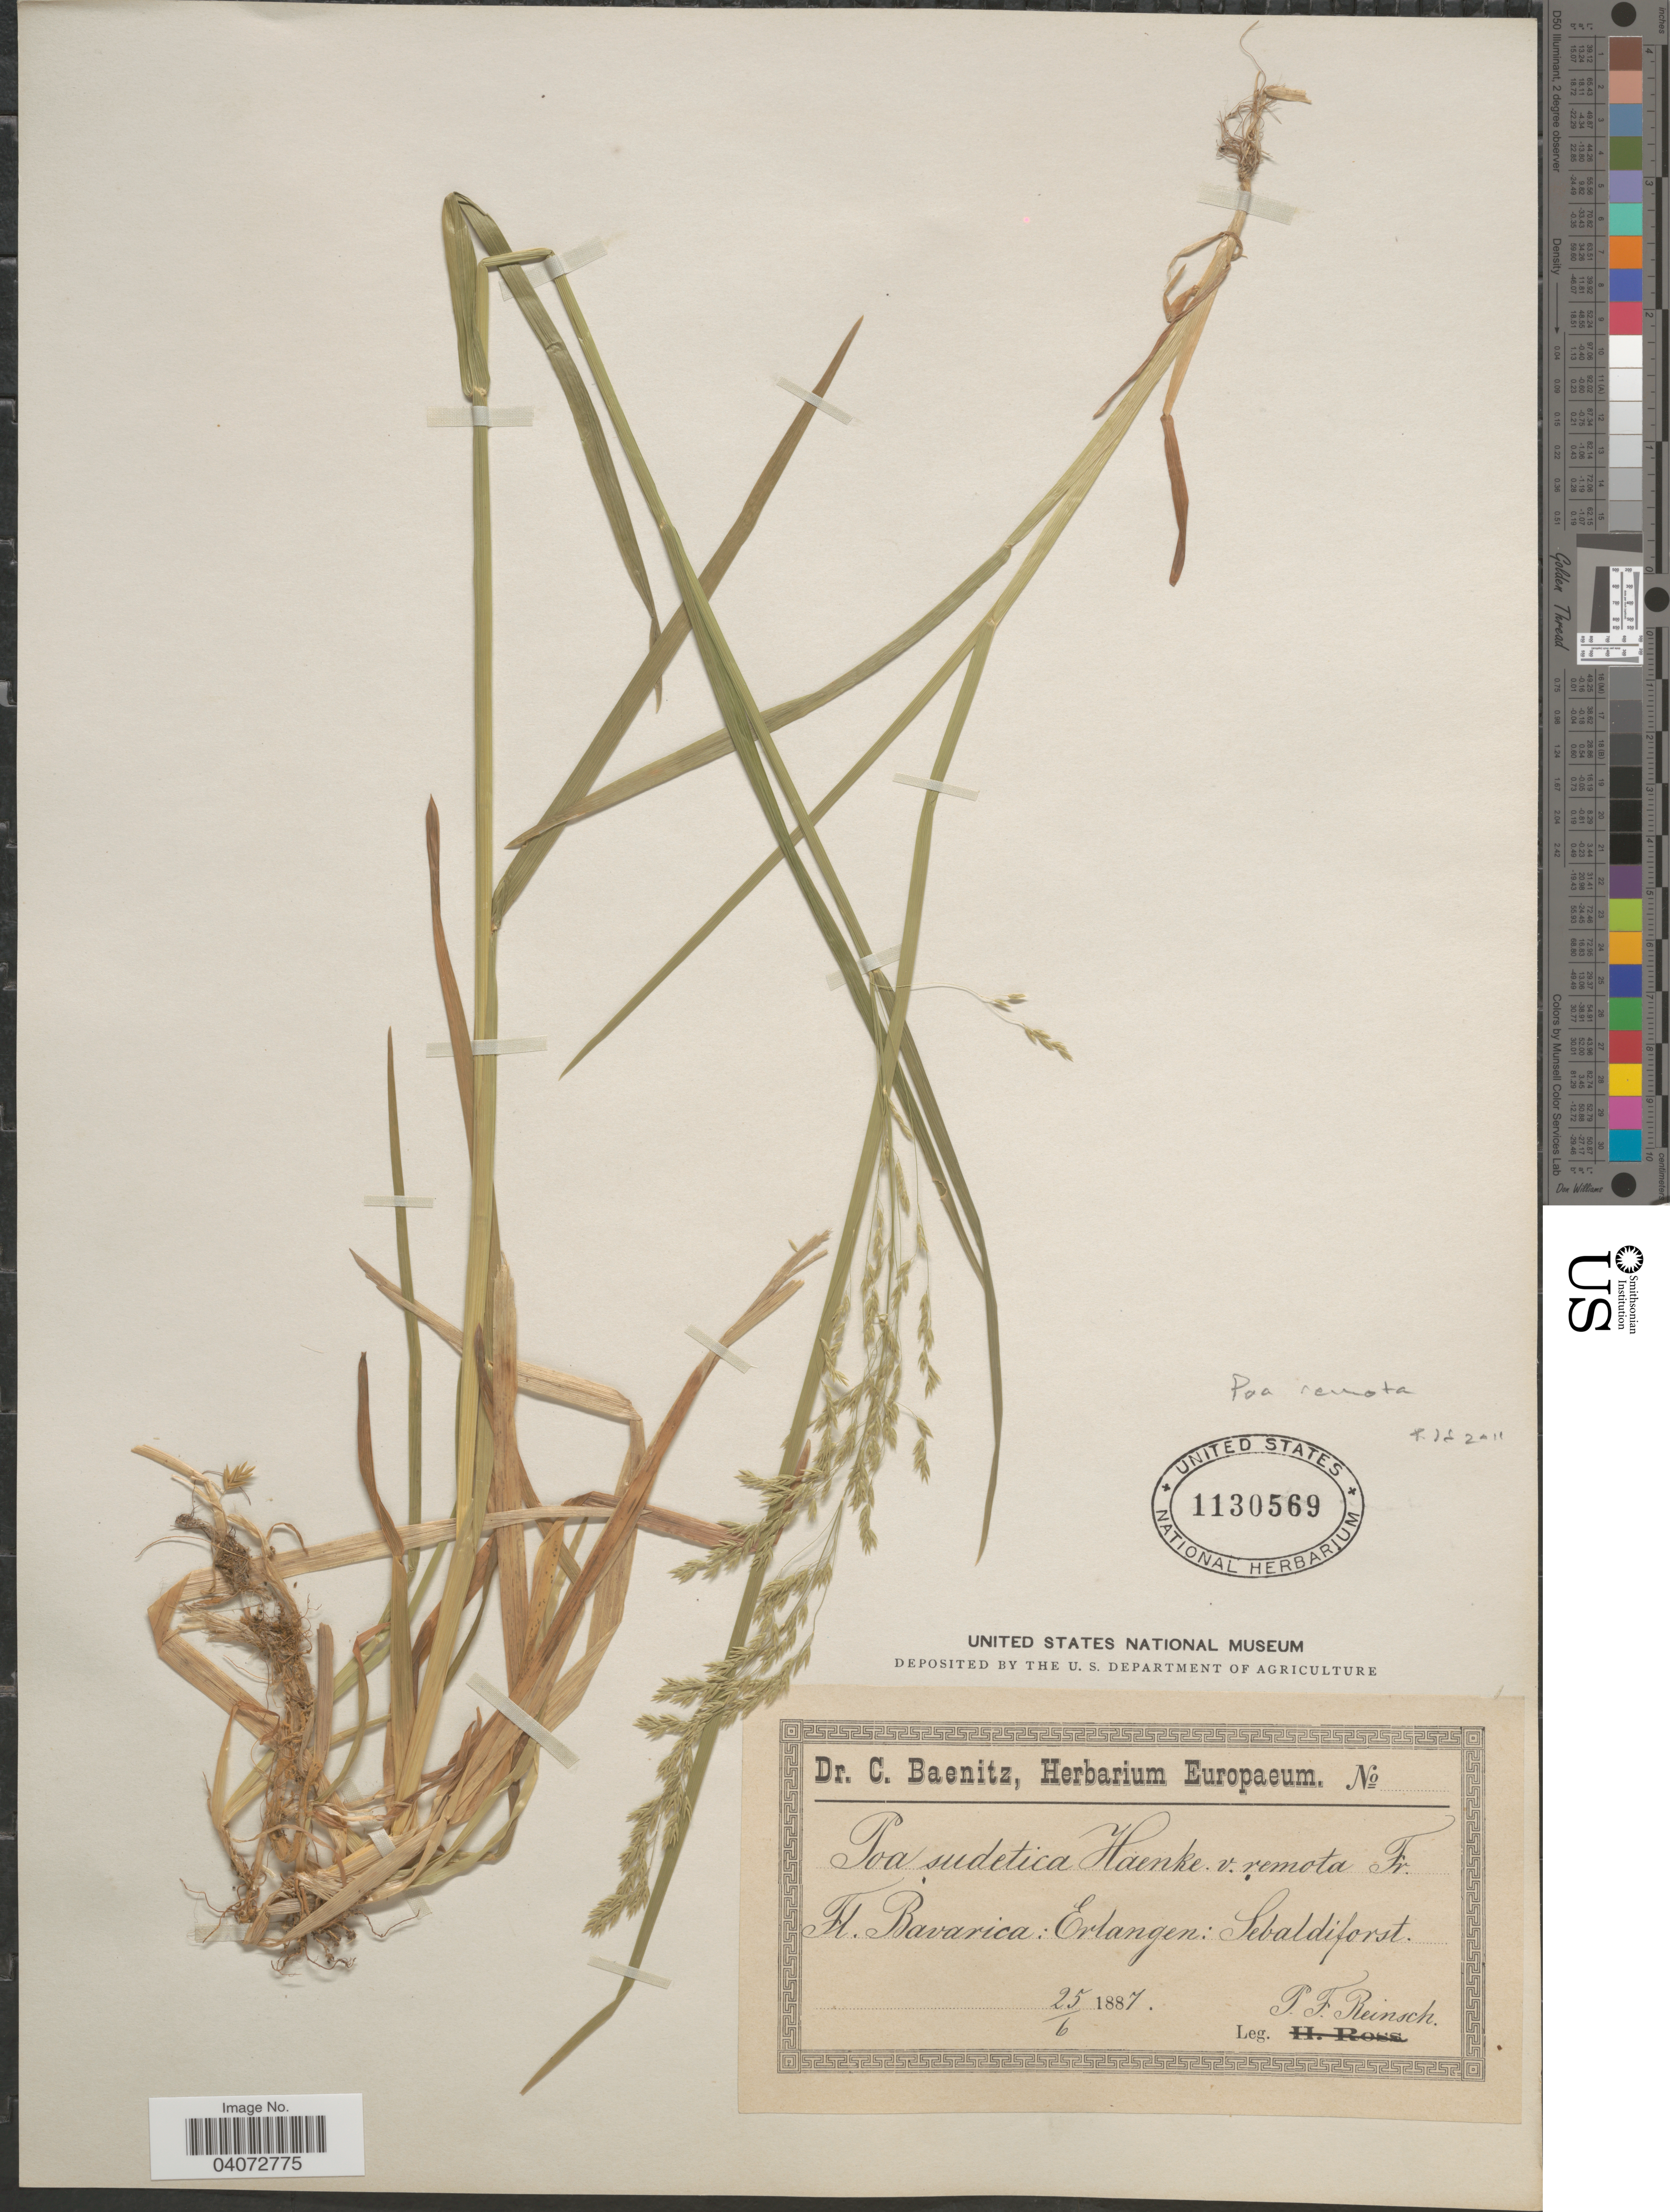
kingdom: Plantae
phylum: Tracheophyta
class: Liliopsida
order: Poales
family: Poaceae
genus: Poa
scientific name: Poa remota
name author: Forselles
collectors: P. Reinsch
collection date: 1887-06-25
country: Germany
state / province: Bayern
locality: Bavaria: Erlangen: Sebaldiforst.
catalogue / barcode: US 1130569